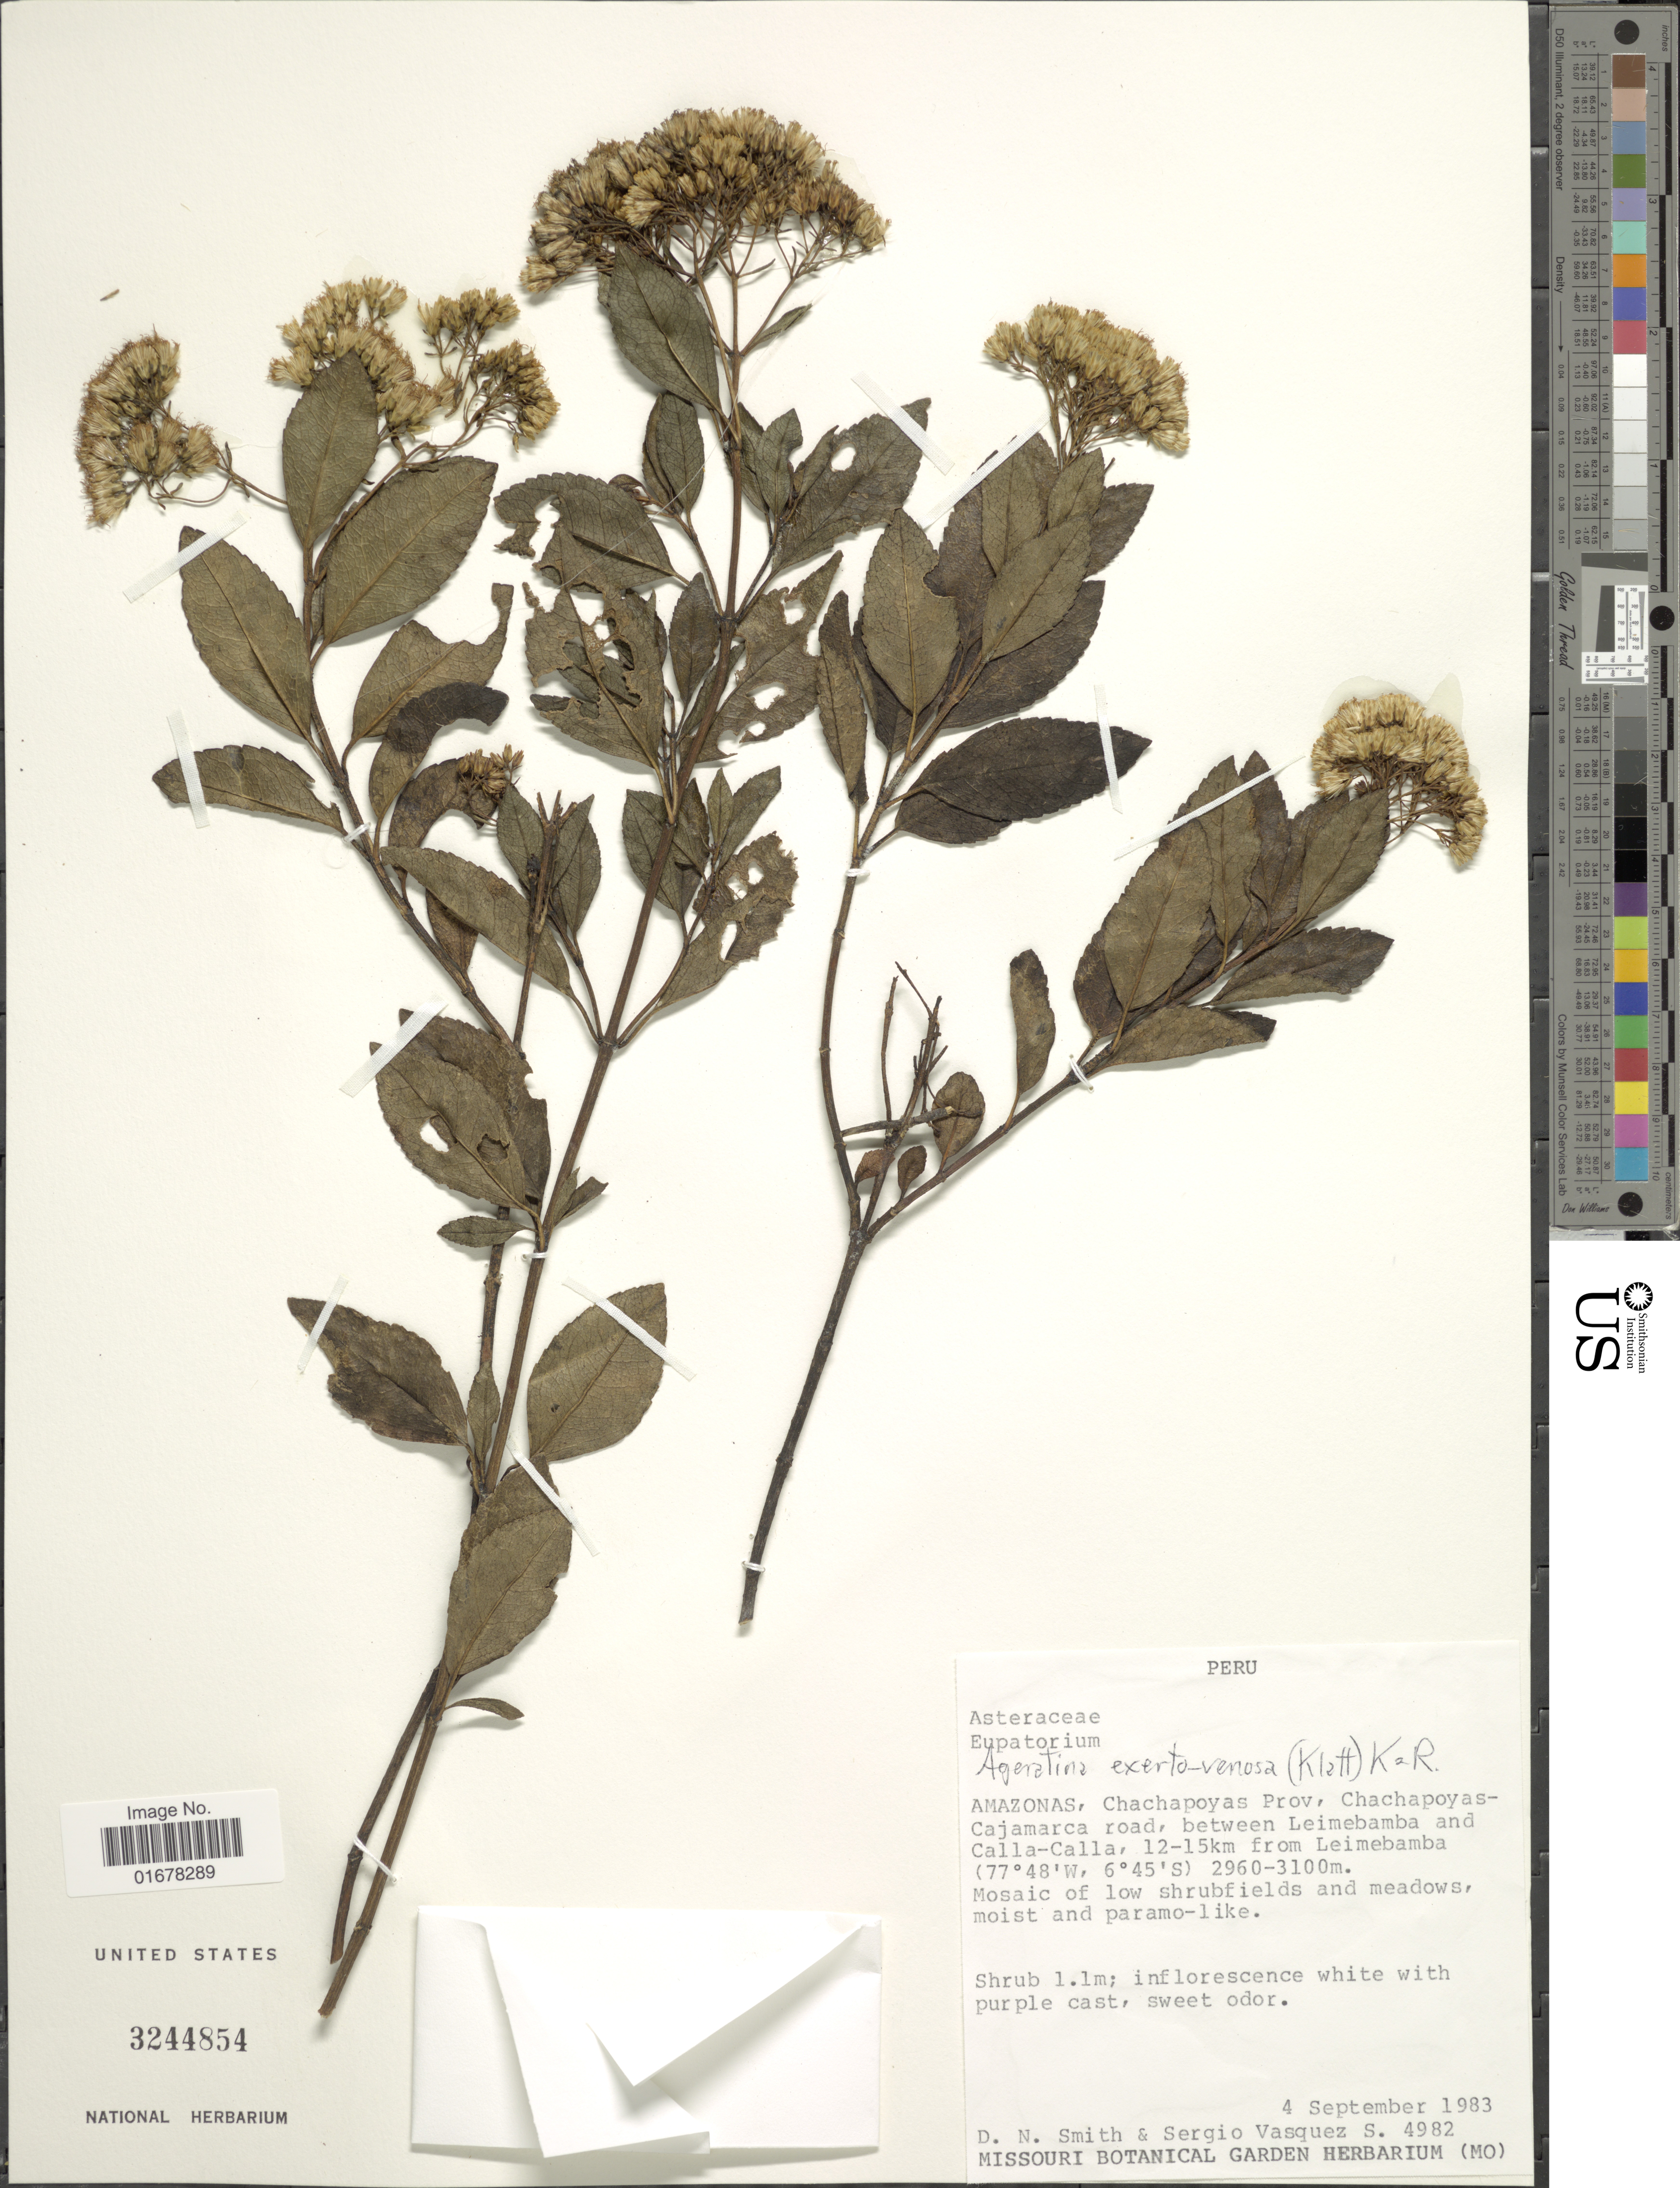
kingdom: Plantae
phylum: Tracheophyta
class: Magnoliopsida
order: Asterales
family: Asteraceae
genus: Ageratina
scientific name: Ageratina exserto-venosa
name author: (Klatt) R.M. King & H. Rob.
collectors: D. Smith & S. Vasquez S.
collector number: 4982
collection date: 1983-09-04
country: Peru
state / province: Amazonas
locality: Amazonas, Chachapoyas Prov, Chachapoyas-Cajamarca road, between Leimebamba and Calla-Calla, 12-15 km from Leimebamba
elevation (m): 2960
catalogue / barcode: US 3244854